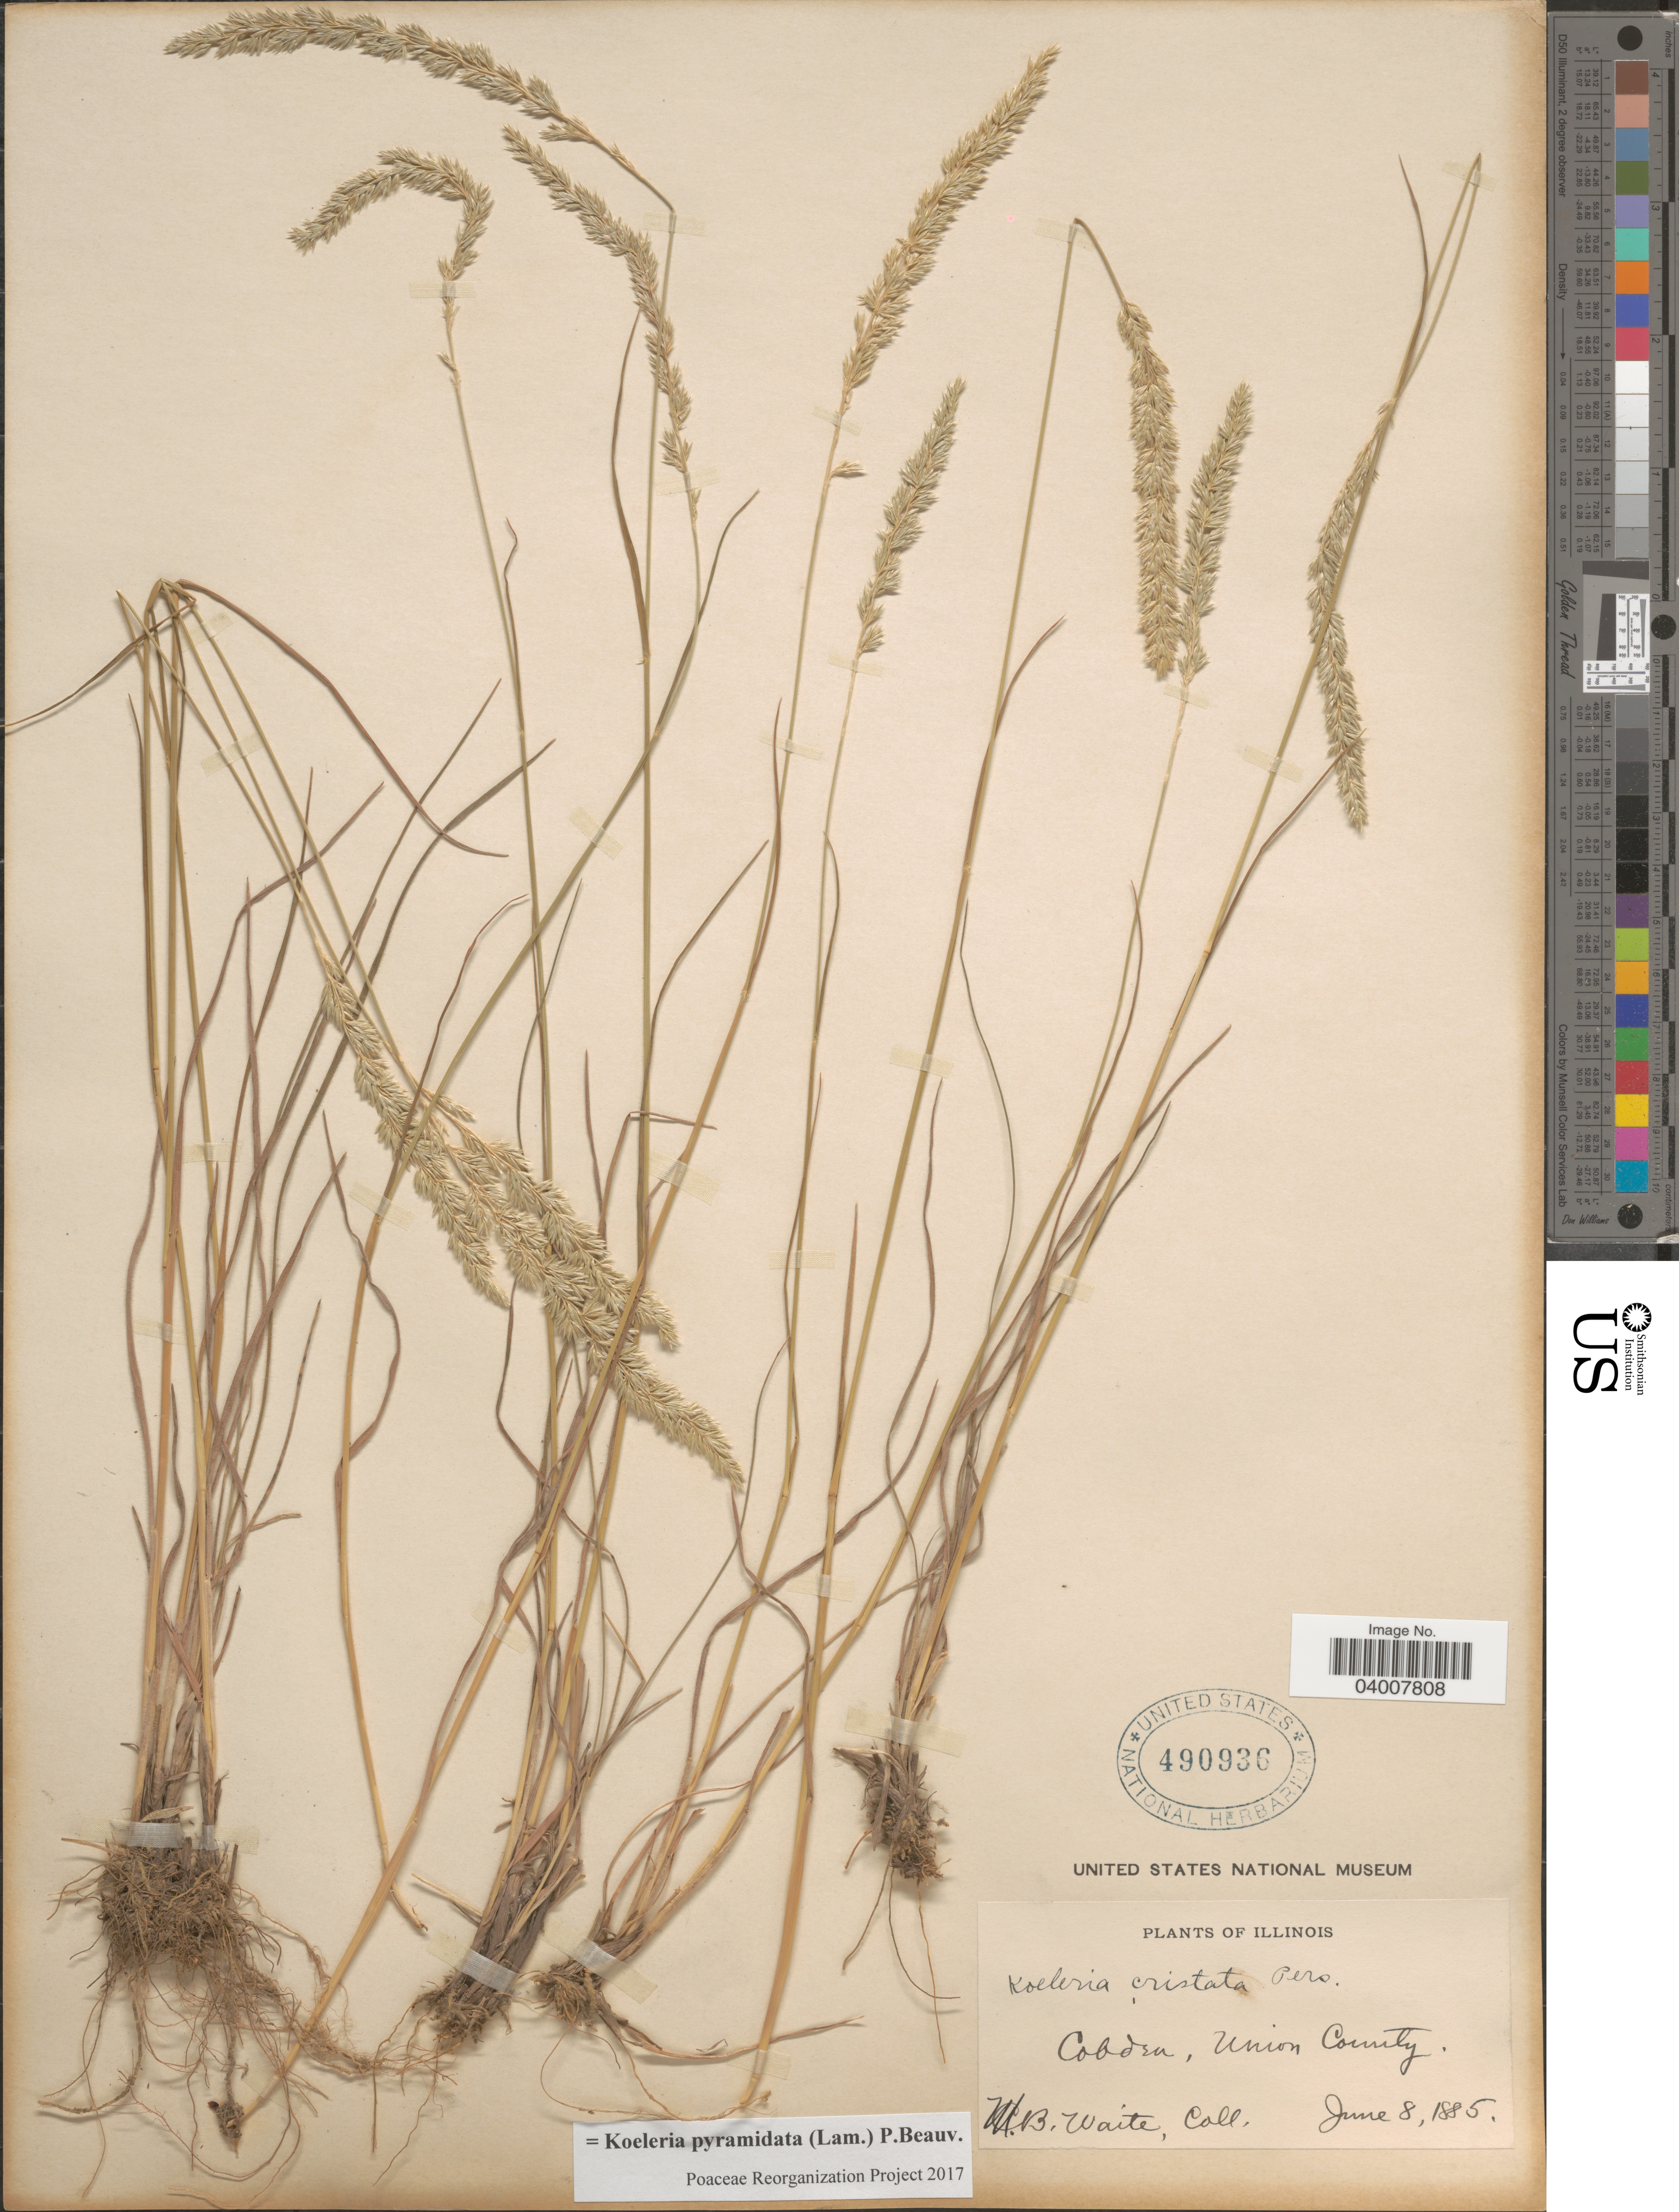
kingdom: Plantae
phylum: Tracheophyta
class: Liliopsida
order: Poales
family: Poaceae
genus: Koeleria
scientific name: Koeleria pyramidata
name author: (Lam.) P. Beauv.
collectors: M. B. Waite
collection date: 1885-06-08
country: United States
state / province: Illinois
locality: Cobden, Union County.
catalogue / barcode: US 490936